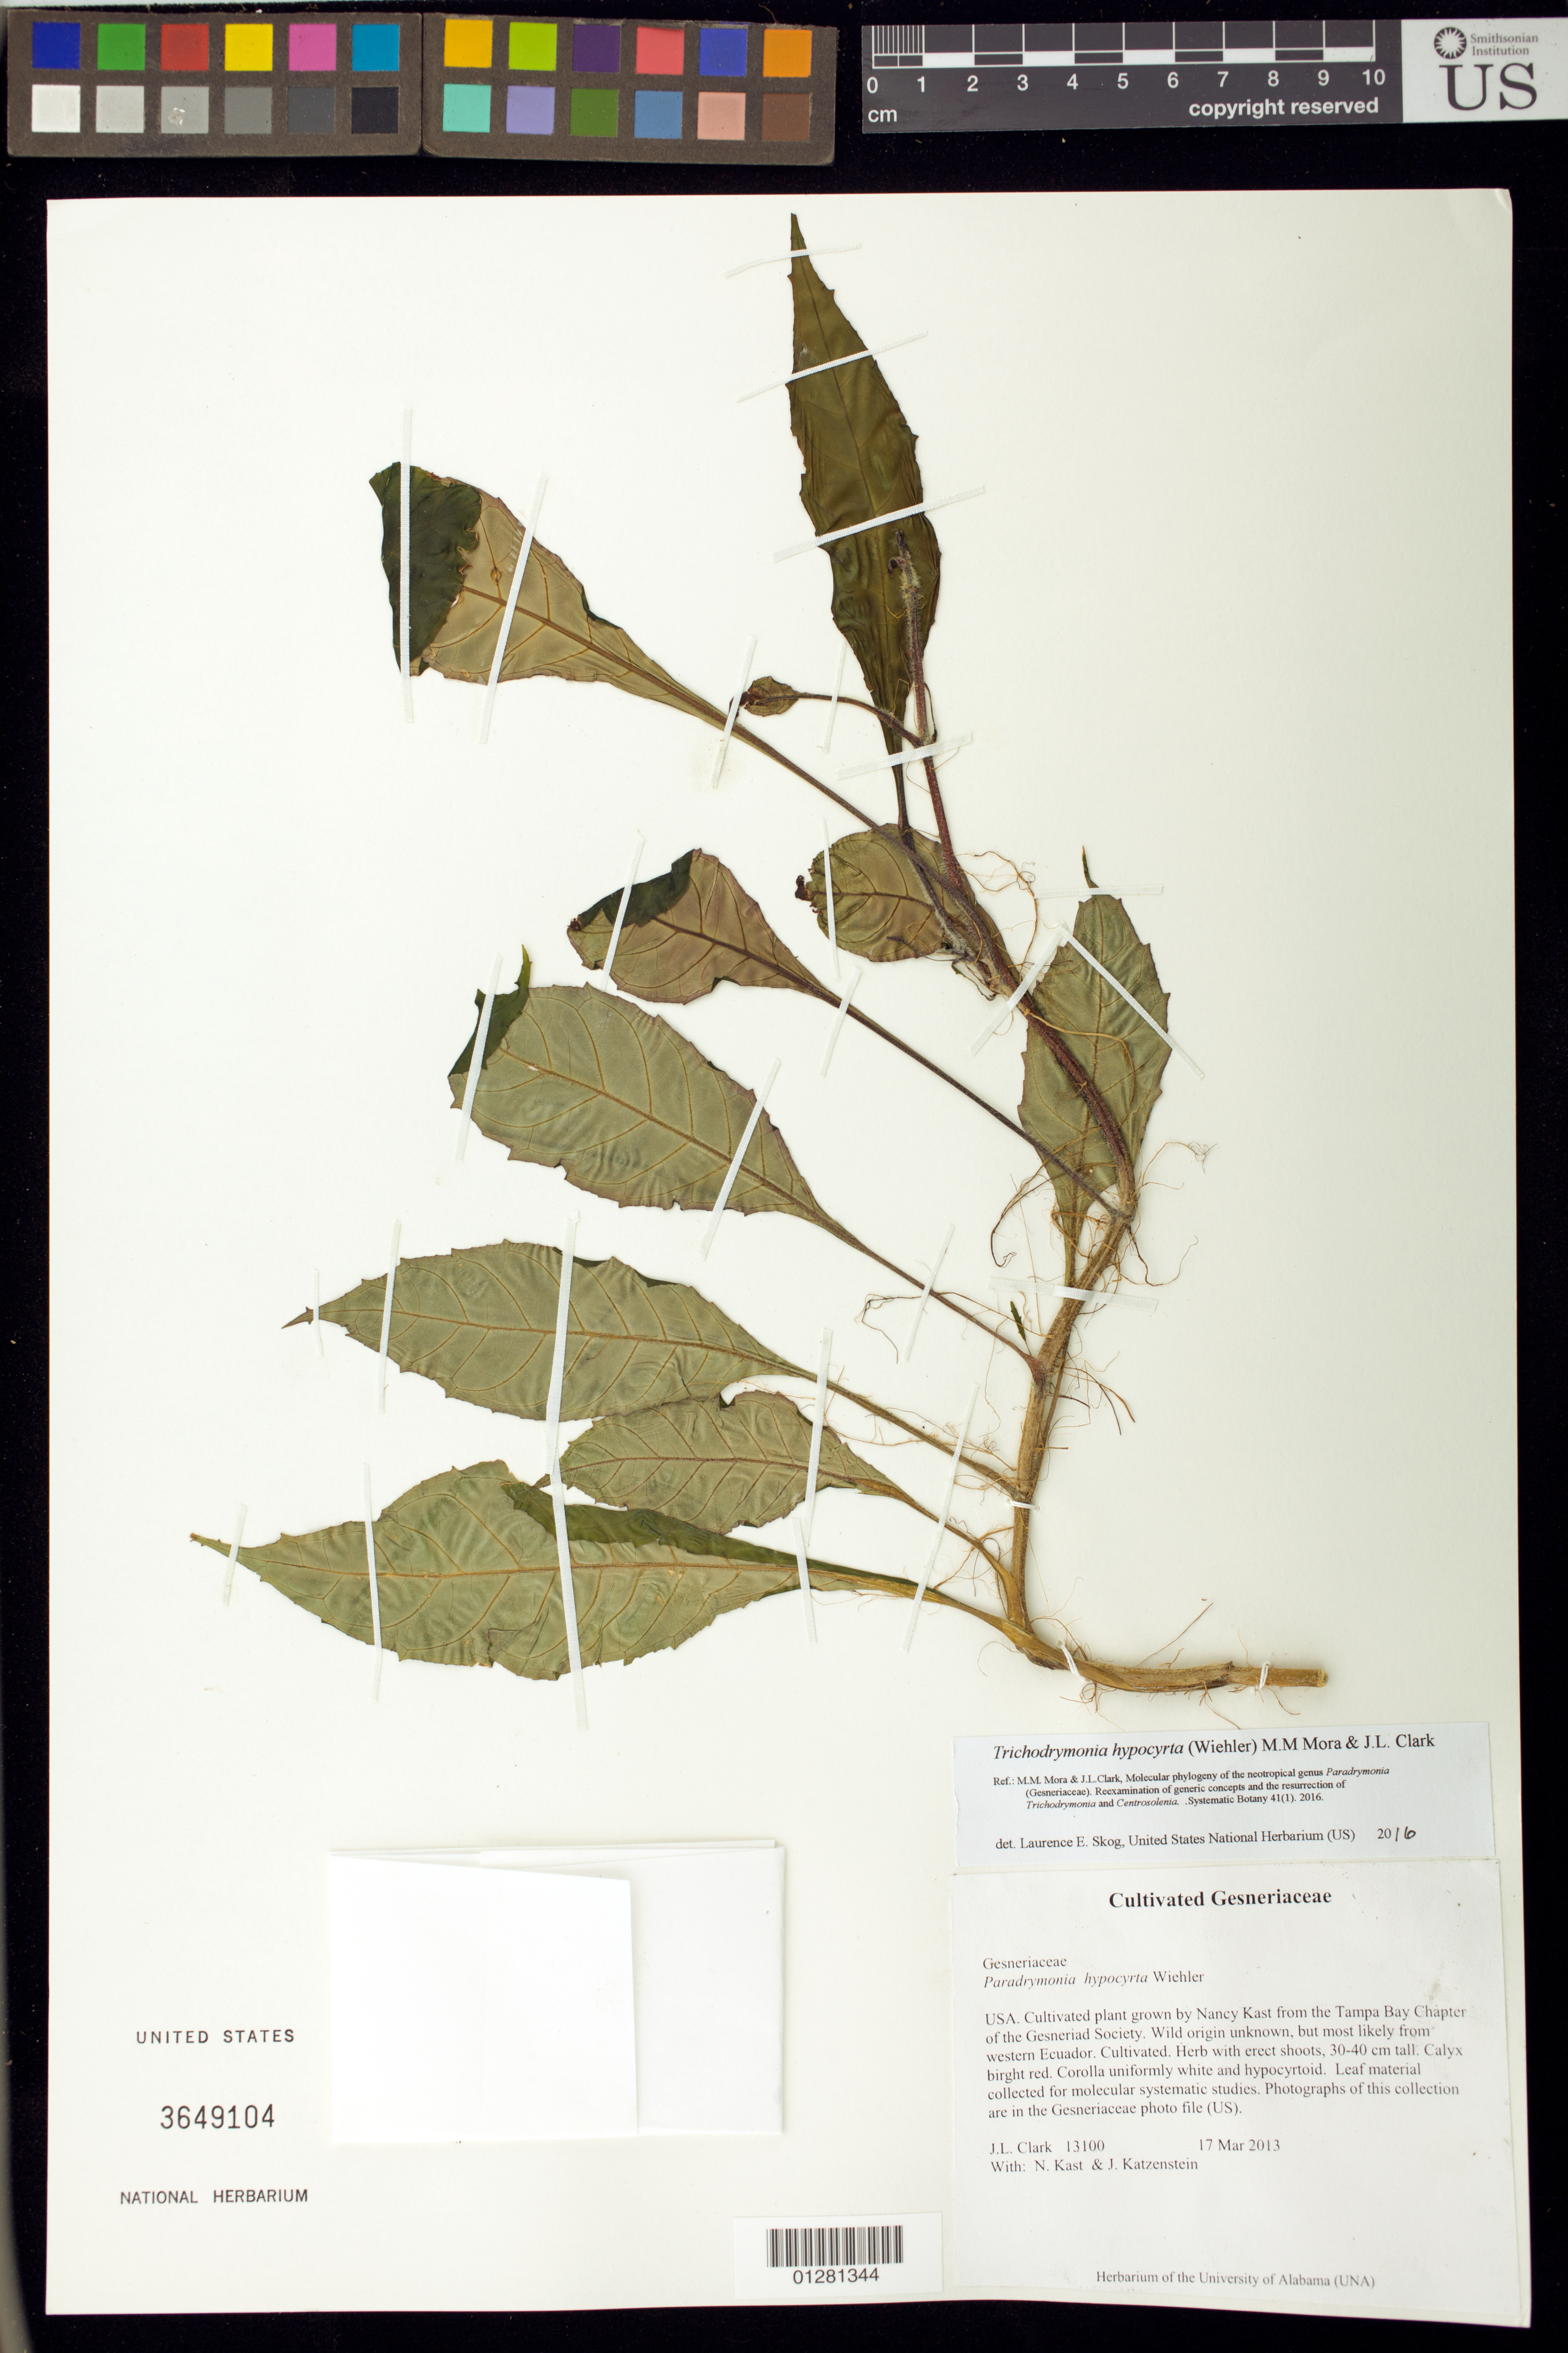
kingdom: Plantae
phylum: Tracheophyta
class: Magnoliopsida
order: Lamiales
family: Gesneriaceae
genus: Trichodrymonia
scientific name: Trichodrymonia hypocyrta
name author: (Wiehler) M.M. Mora & J.L. Clark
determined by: Skog, Laurence E.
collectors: J. L. Clark, N. Kast & J. Katzenstein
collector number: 13100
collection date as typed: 17 Mar 2013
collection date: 2013-03-17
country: United States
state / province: Florida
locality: Cultivated plant grown by Nancy Kast from the Tampa Bay Chapter of the Gesneriad Society.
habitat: Cultivated. Herb.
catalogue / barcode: US 3649104